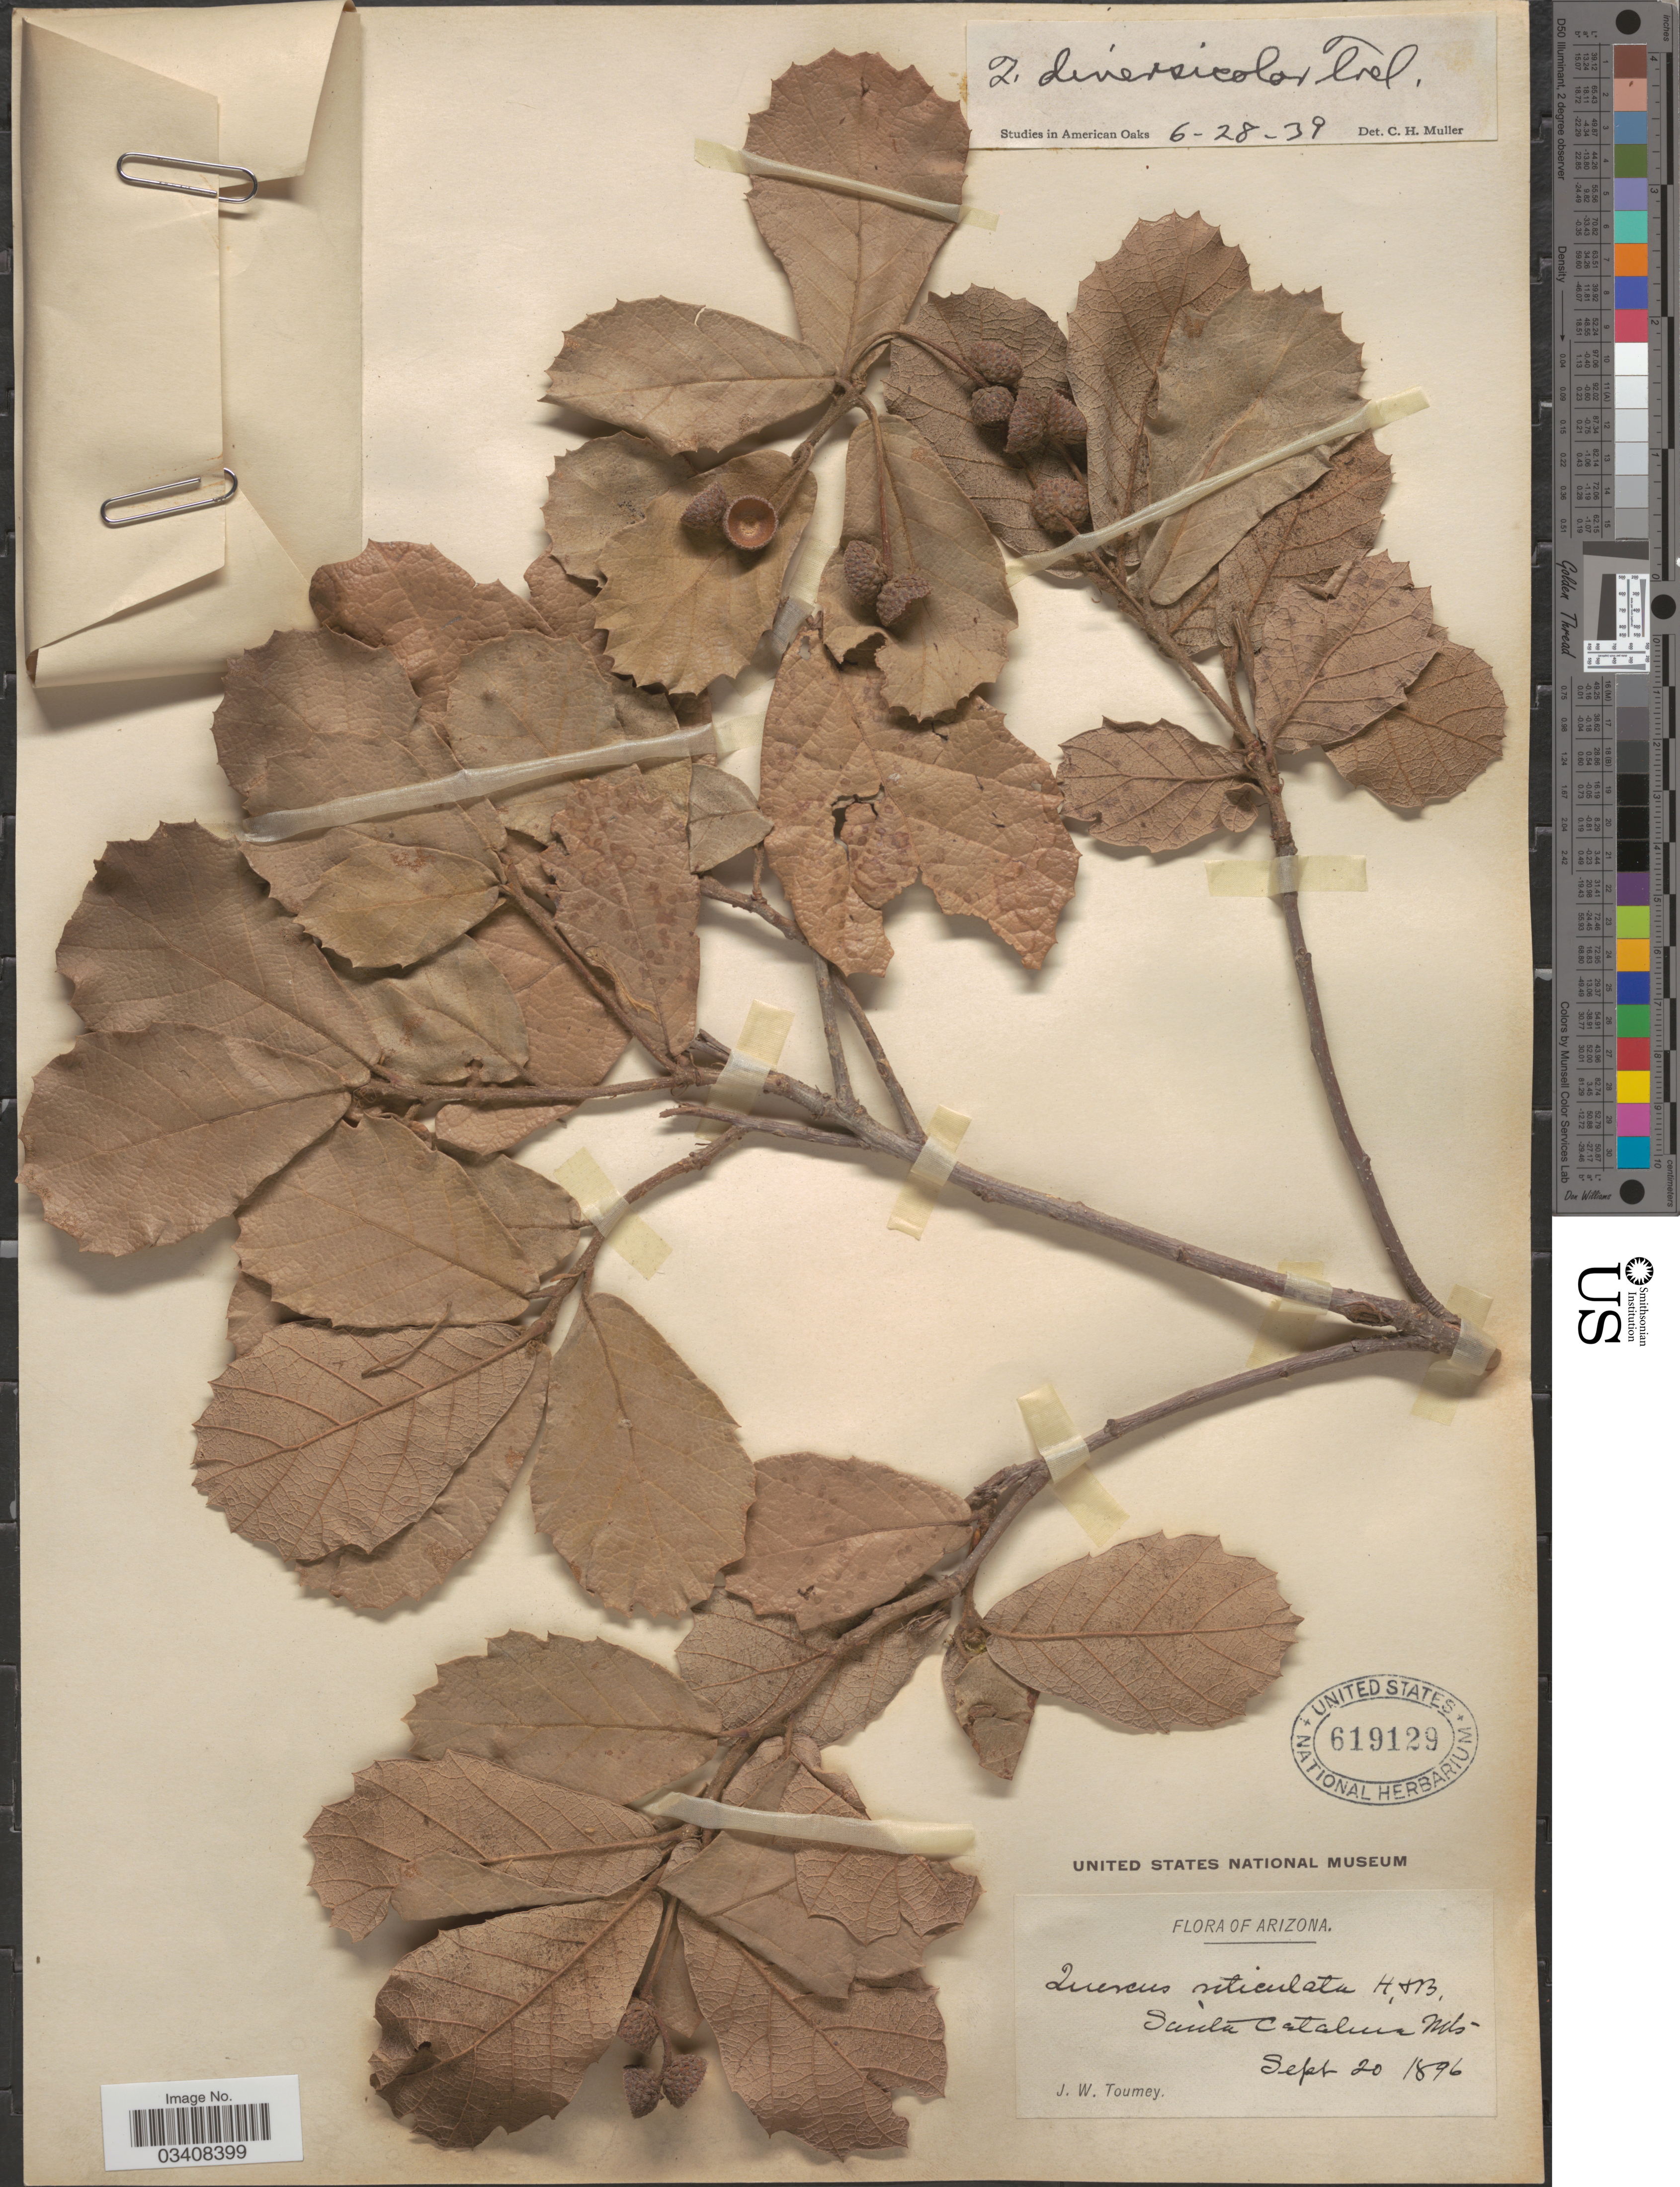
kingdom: Plantae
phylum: Tracheophyta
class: Magnoliopsida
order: Fagales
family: Fagaceae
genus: Quercus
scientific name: Quercus rugosa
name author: Née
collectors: J. W. Toumey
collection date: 1896-09-20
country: United States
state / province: Arizona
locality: Santa Catalina Mts.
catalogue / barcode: US 619129